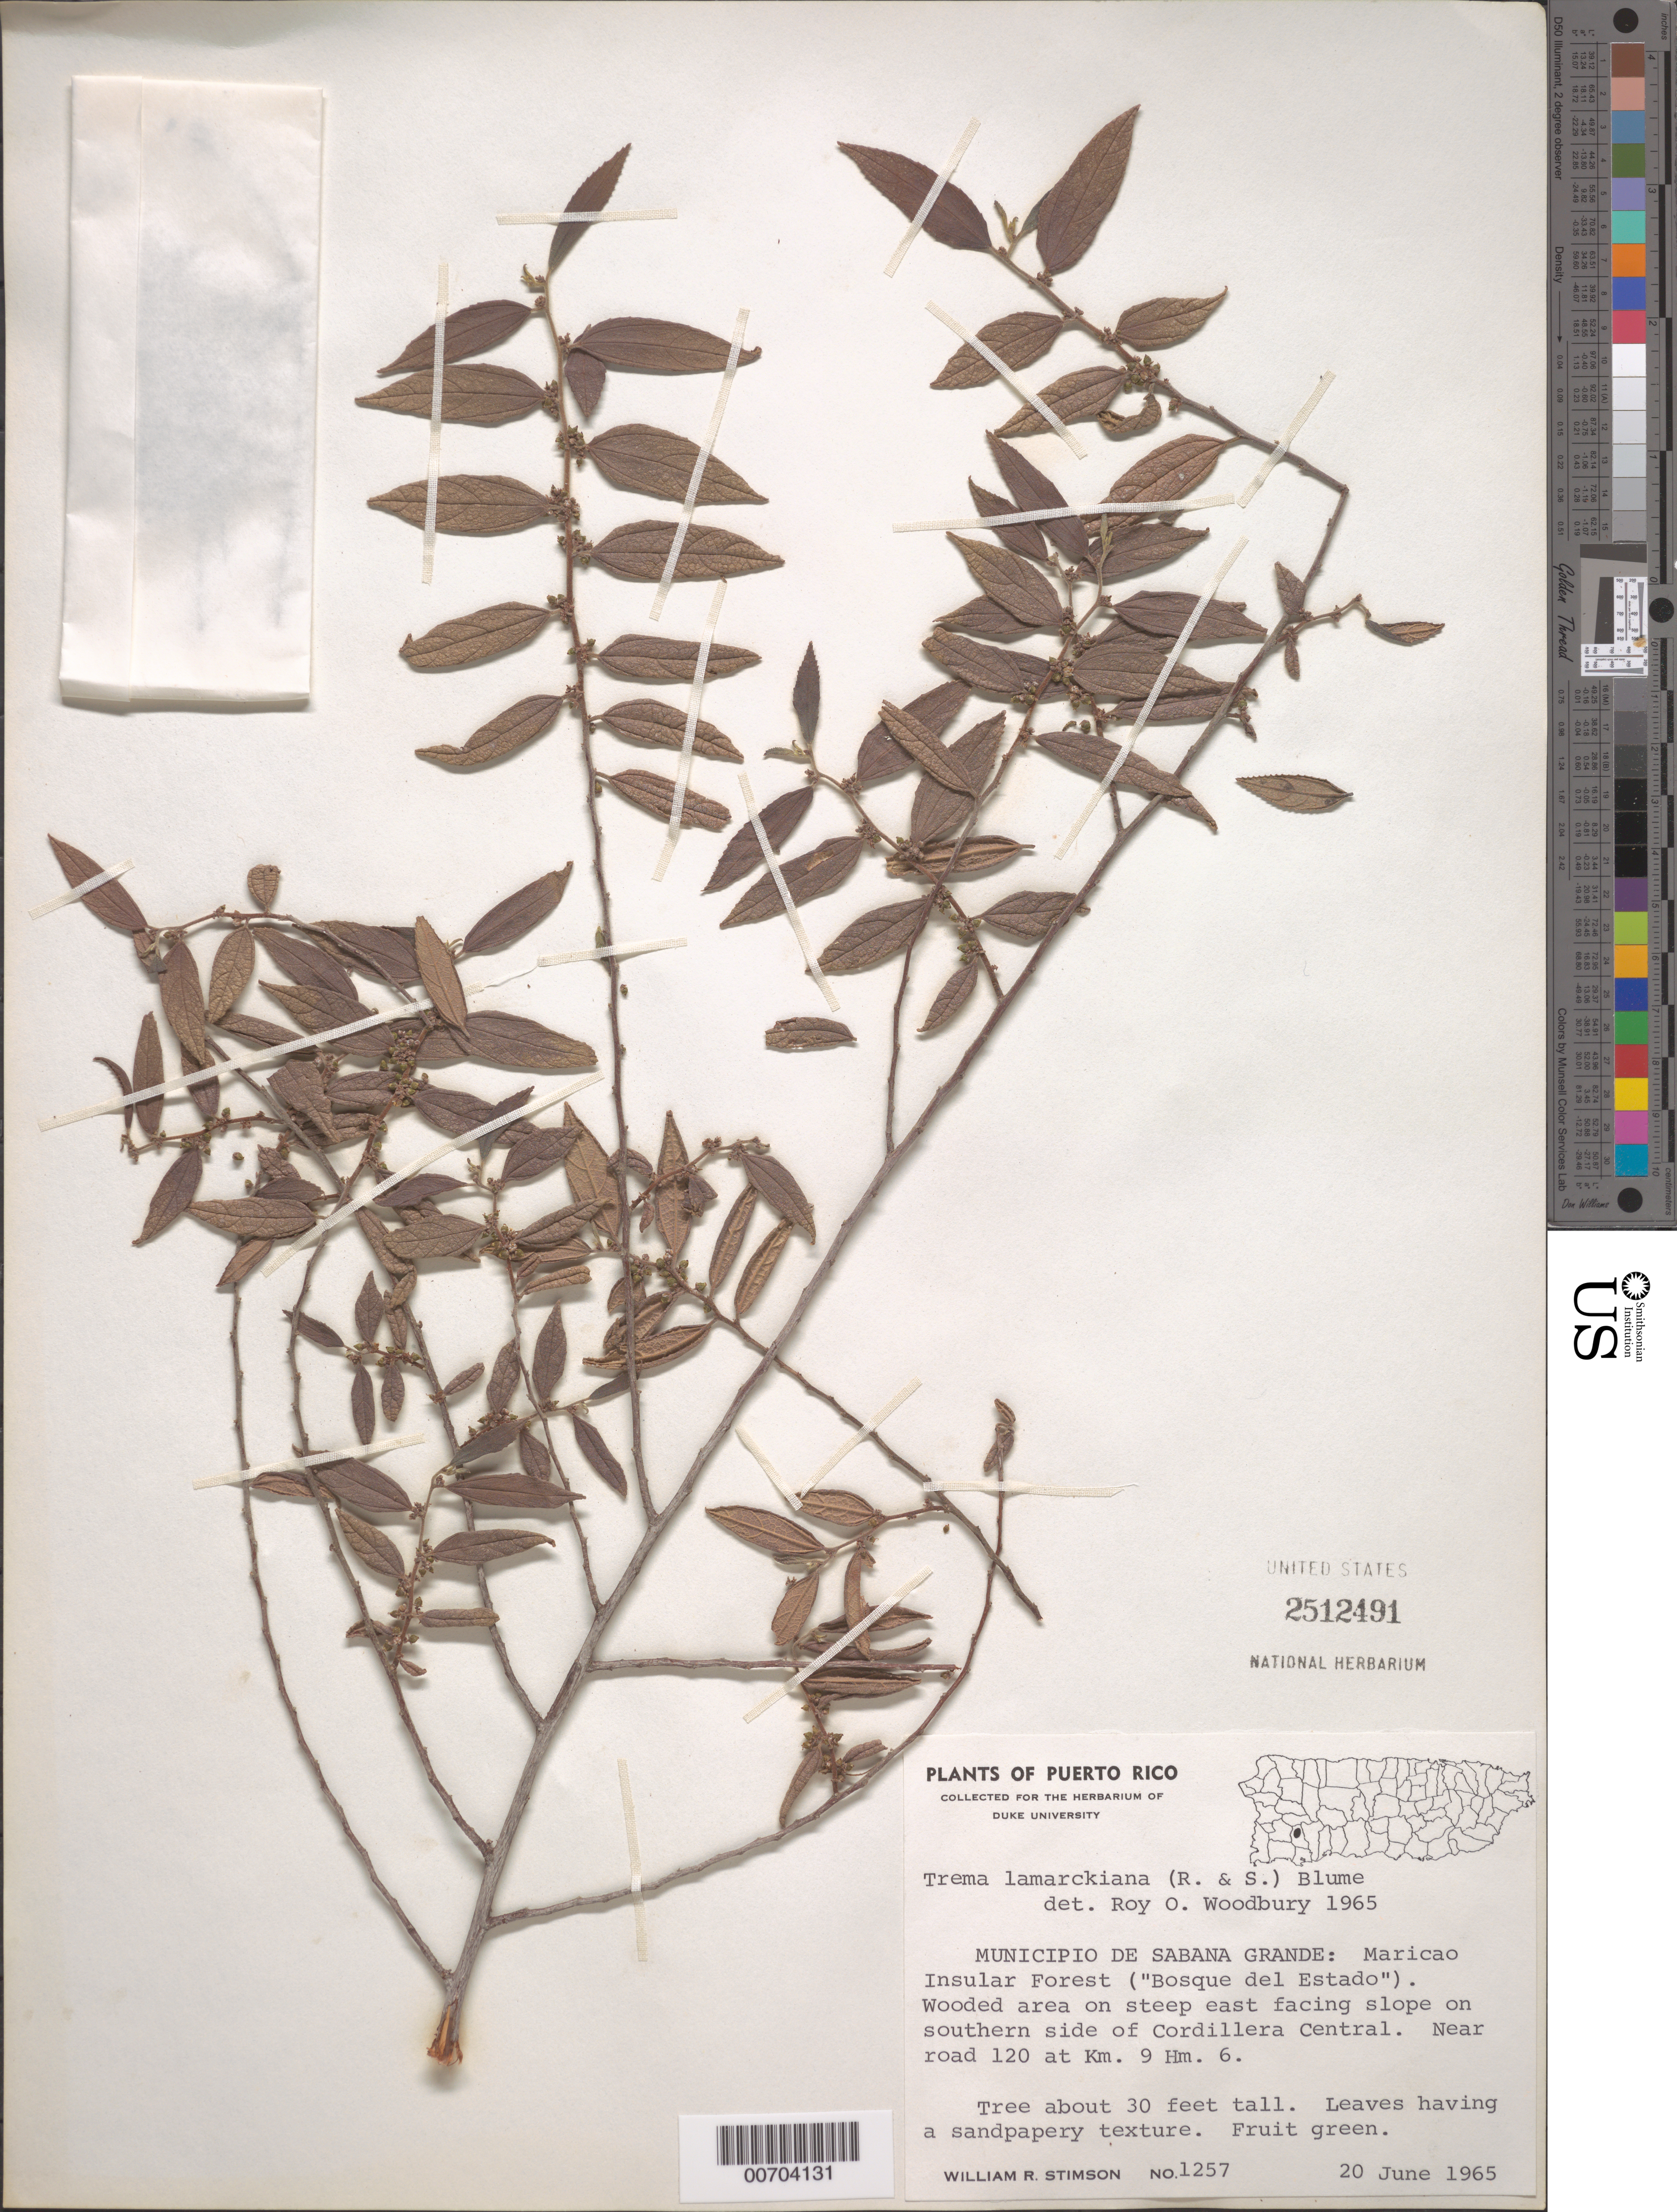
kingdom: Plantae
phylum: Tracheophyta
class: Magnoliopsida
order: Rosales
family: Cannabaceae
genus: Trema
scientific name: Trema lamarckianum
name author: (Schult.) Blume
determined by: Woodbury, R. O.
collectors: W. R. Stimson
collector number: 1257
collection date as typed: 20 Jun 1965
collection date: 1965-06-20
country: Puerto Rico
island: Greater Antilles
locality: Municipio de Sabana Grande: Maricao Insular Forest ("Bosque del Estado"). E facing slope on S side of Cordillera Central. Near Rd 120 at Km 9 Hm 6.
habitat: Wooded area on steep E facing slope.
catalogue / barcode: US 2512491